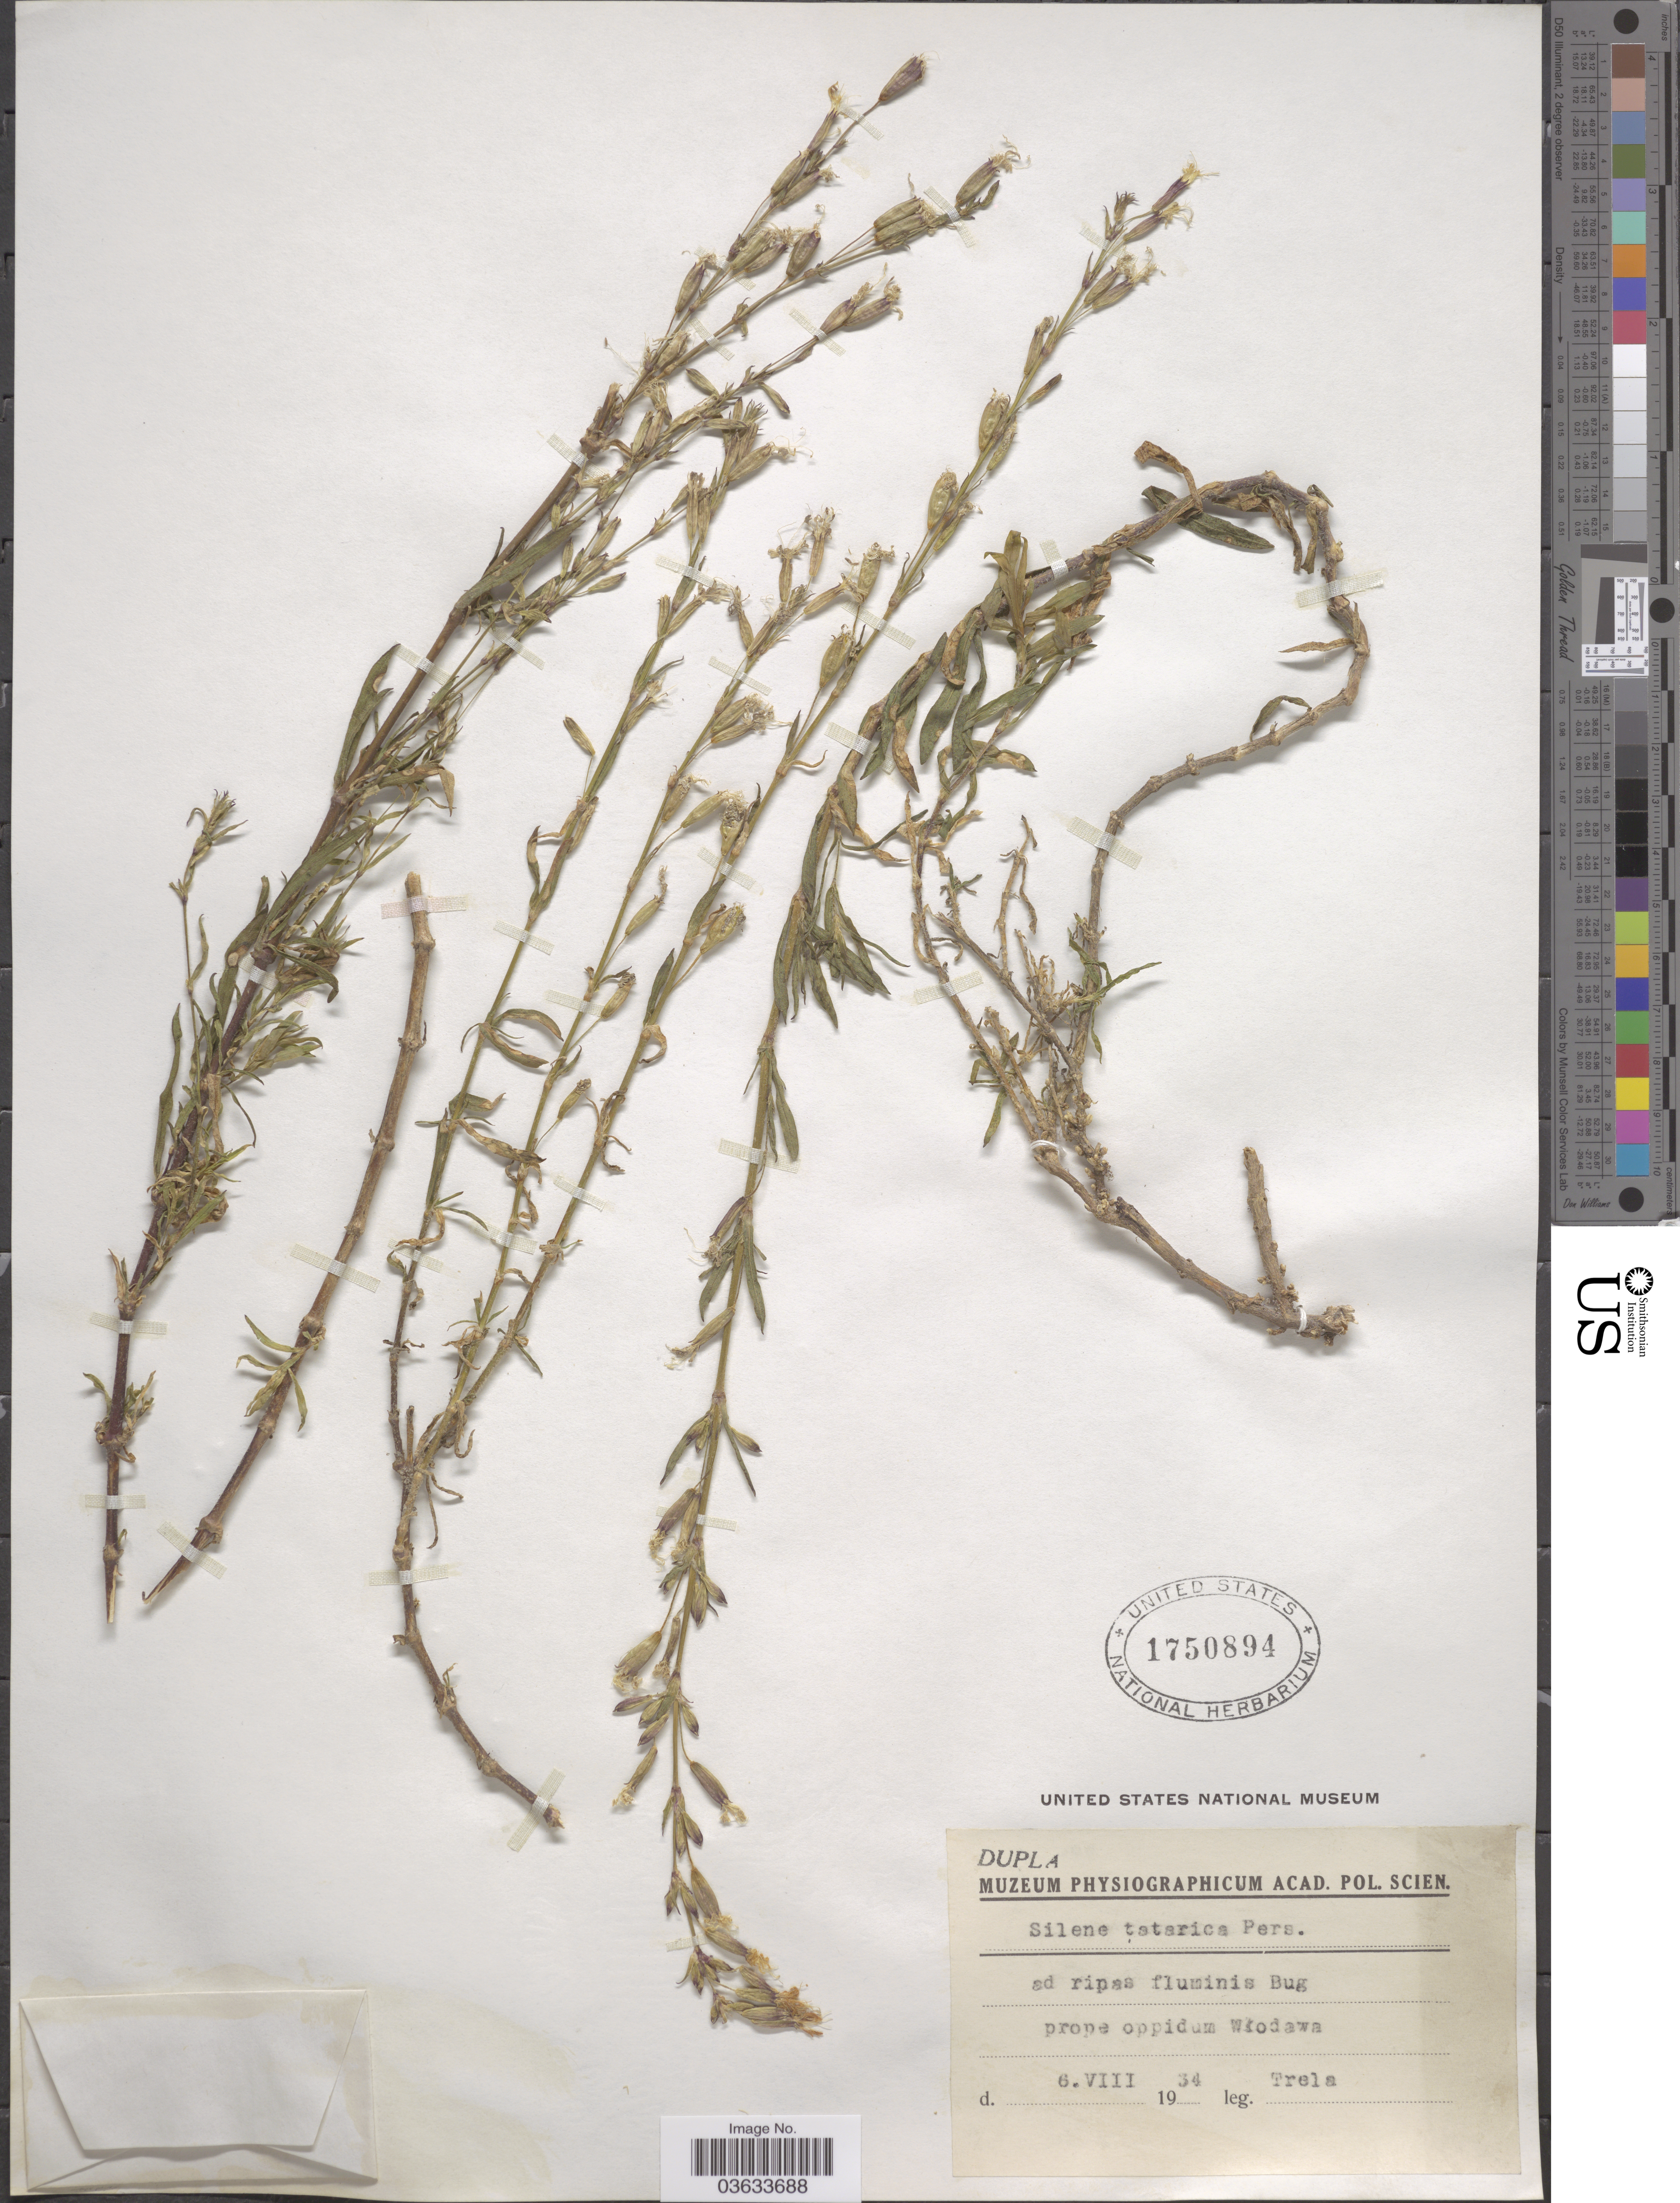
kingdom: Plantae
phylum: Tracheophyta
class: Magnoliopsida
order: Caryophyllales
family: Caryophyllaceae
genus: Silene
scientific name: Silene tatarica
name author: (L.) Pers.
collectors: Trela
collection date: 1934-08-06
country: Poland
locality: Ad ripas fluminis Bug prope oppidum Wlodawa.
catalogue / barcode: US 1750894